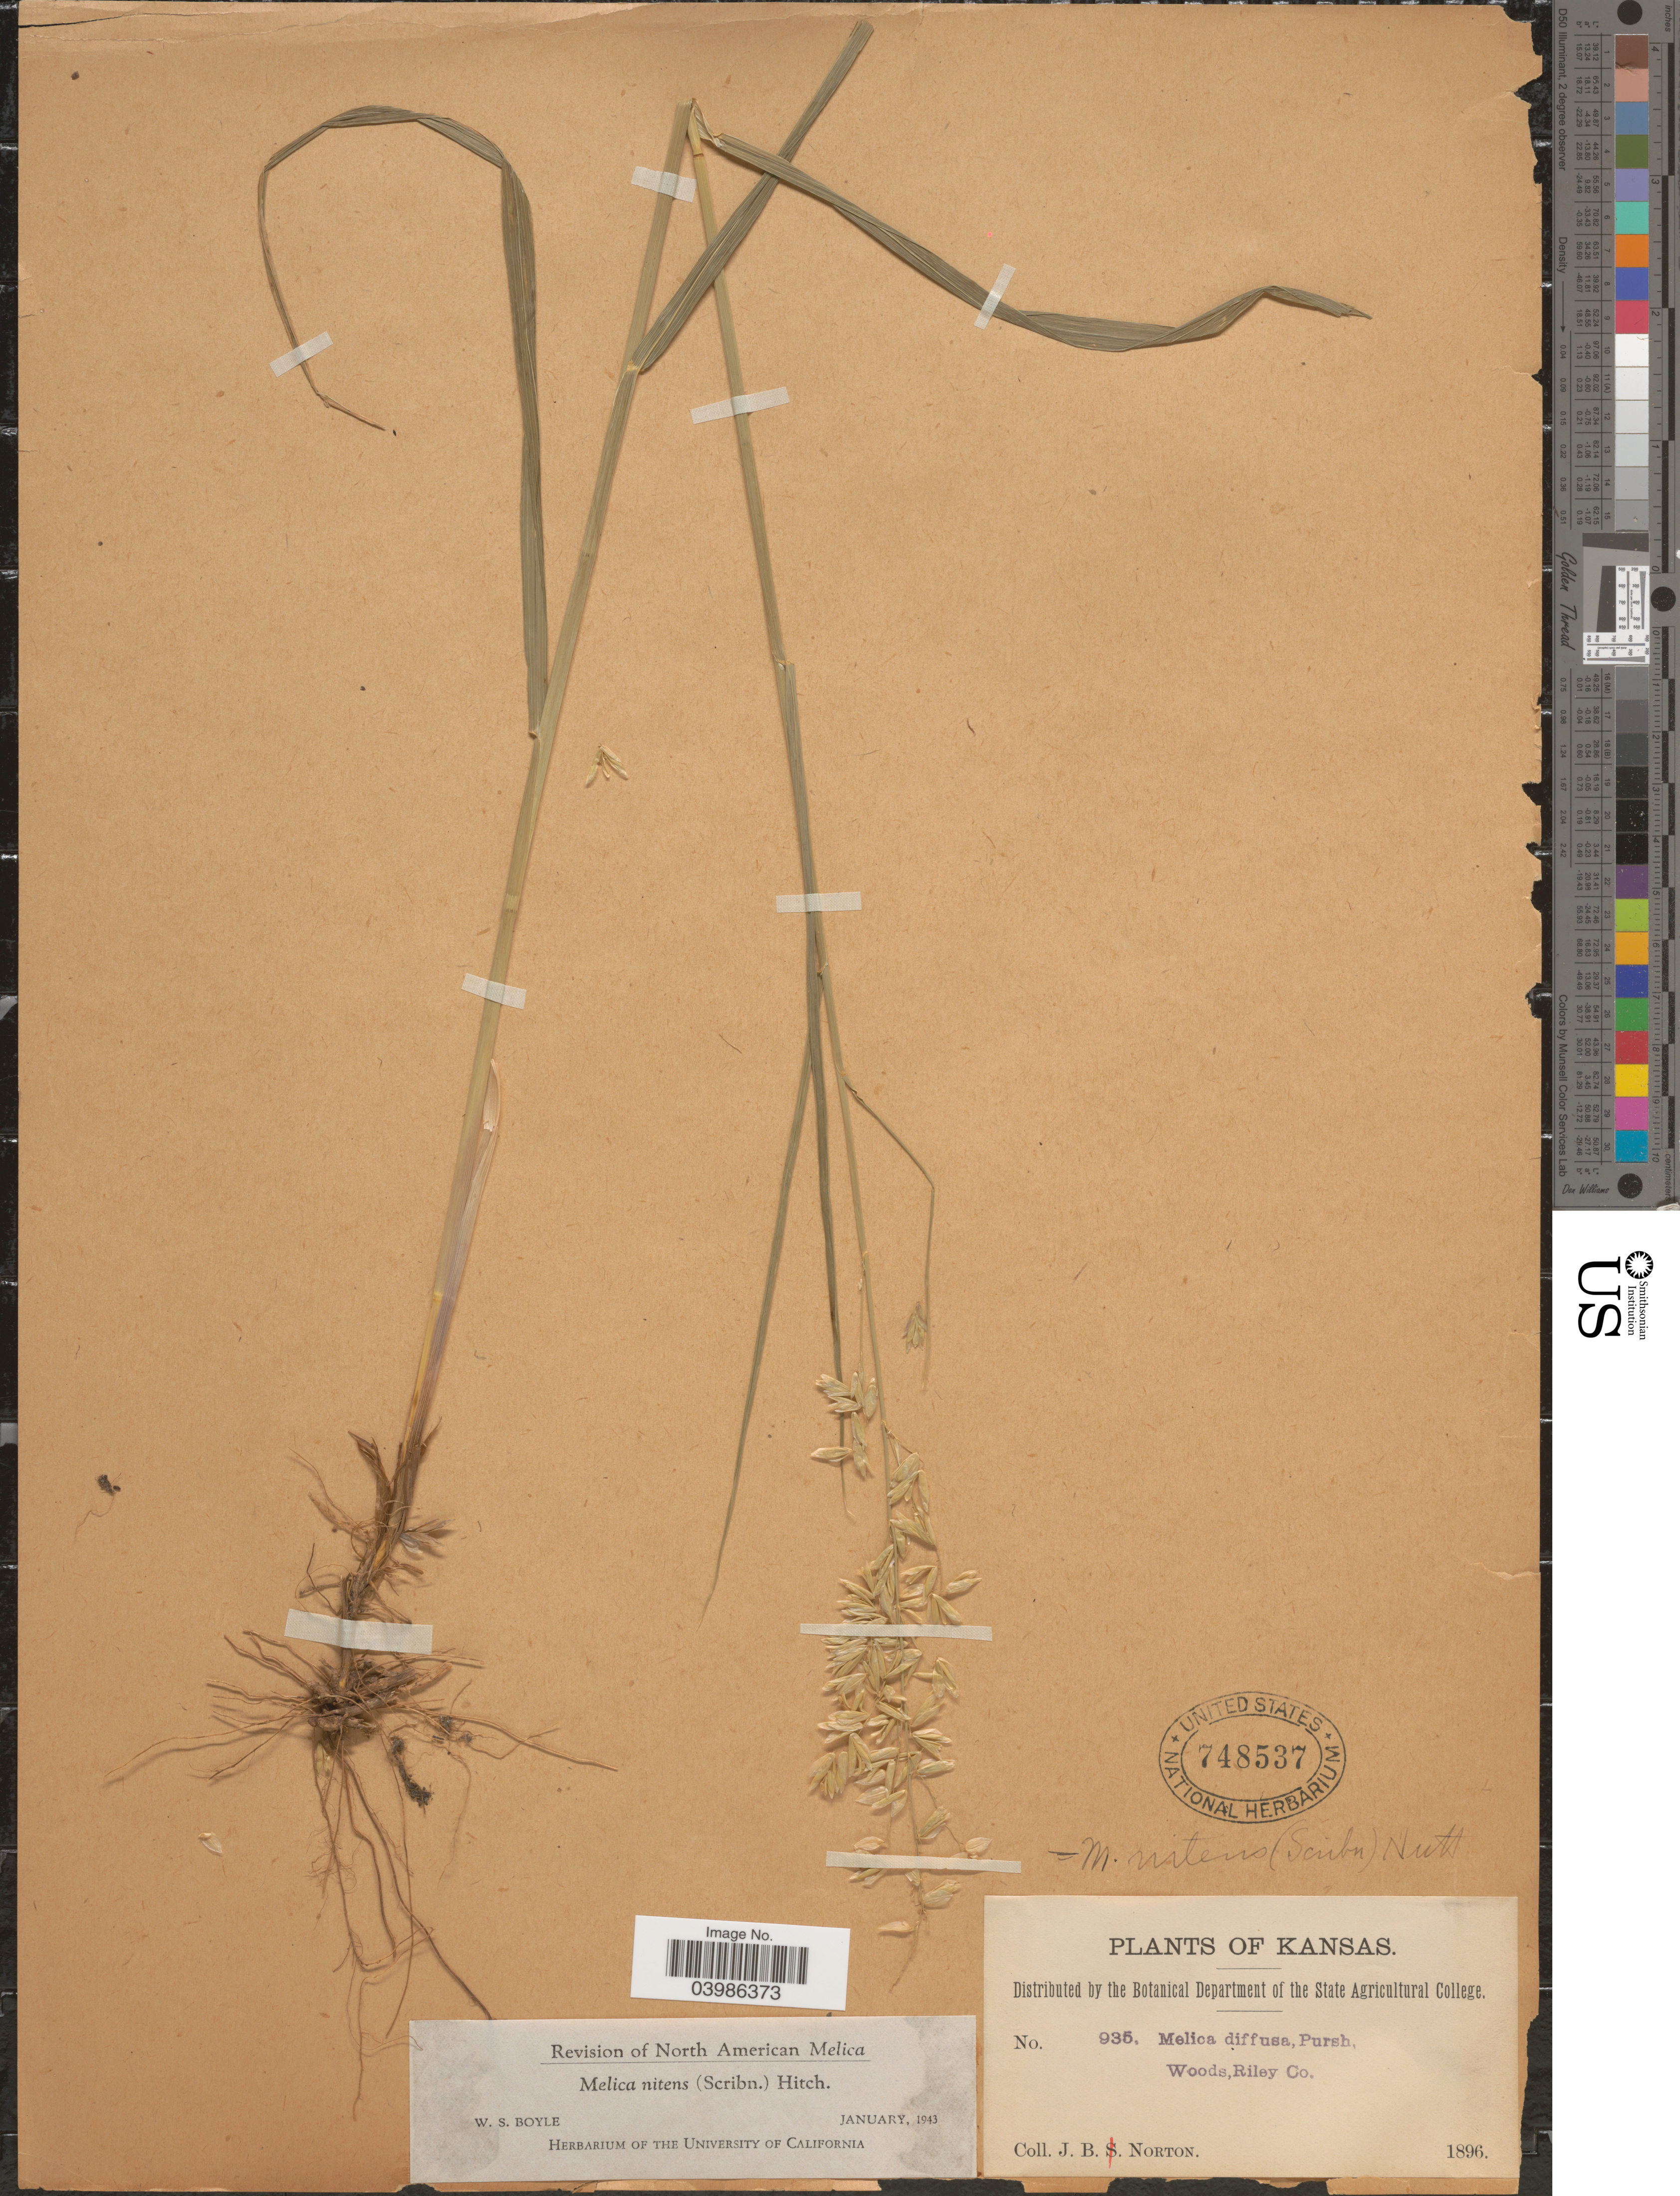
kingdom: Plantae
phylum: Tracheophyta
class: Liliopsida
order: Poales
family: Poaceae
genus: Melica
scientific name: Melica nitens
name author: (Scribn.) Nutt. ex Piper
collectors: J. B. Norton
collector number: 935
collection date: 1896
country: United States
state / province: Kansas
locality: Riley Co.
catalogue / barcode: US 748537